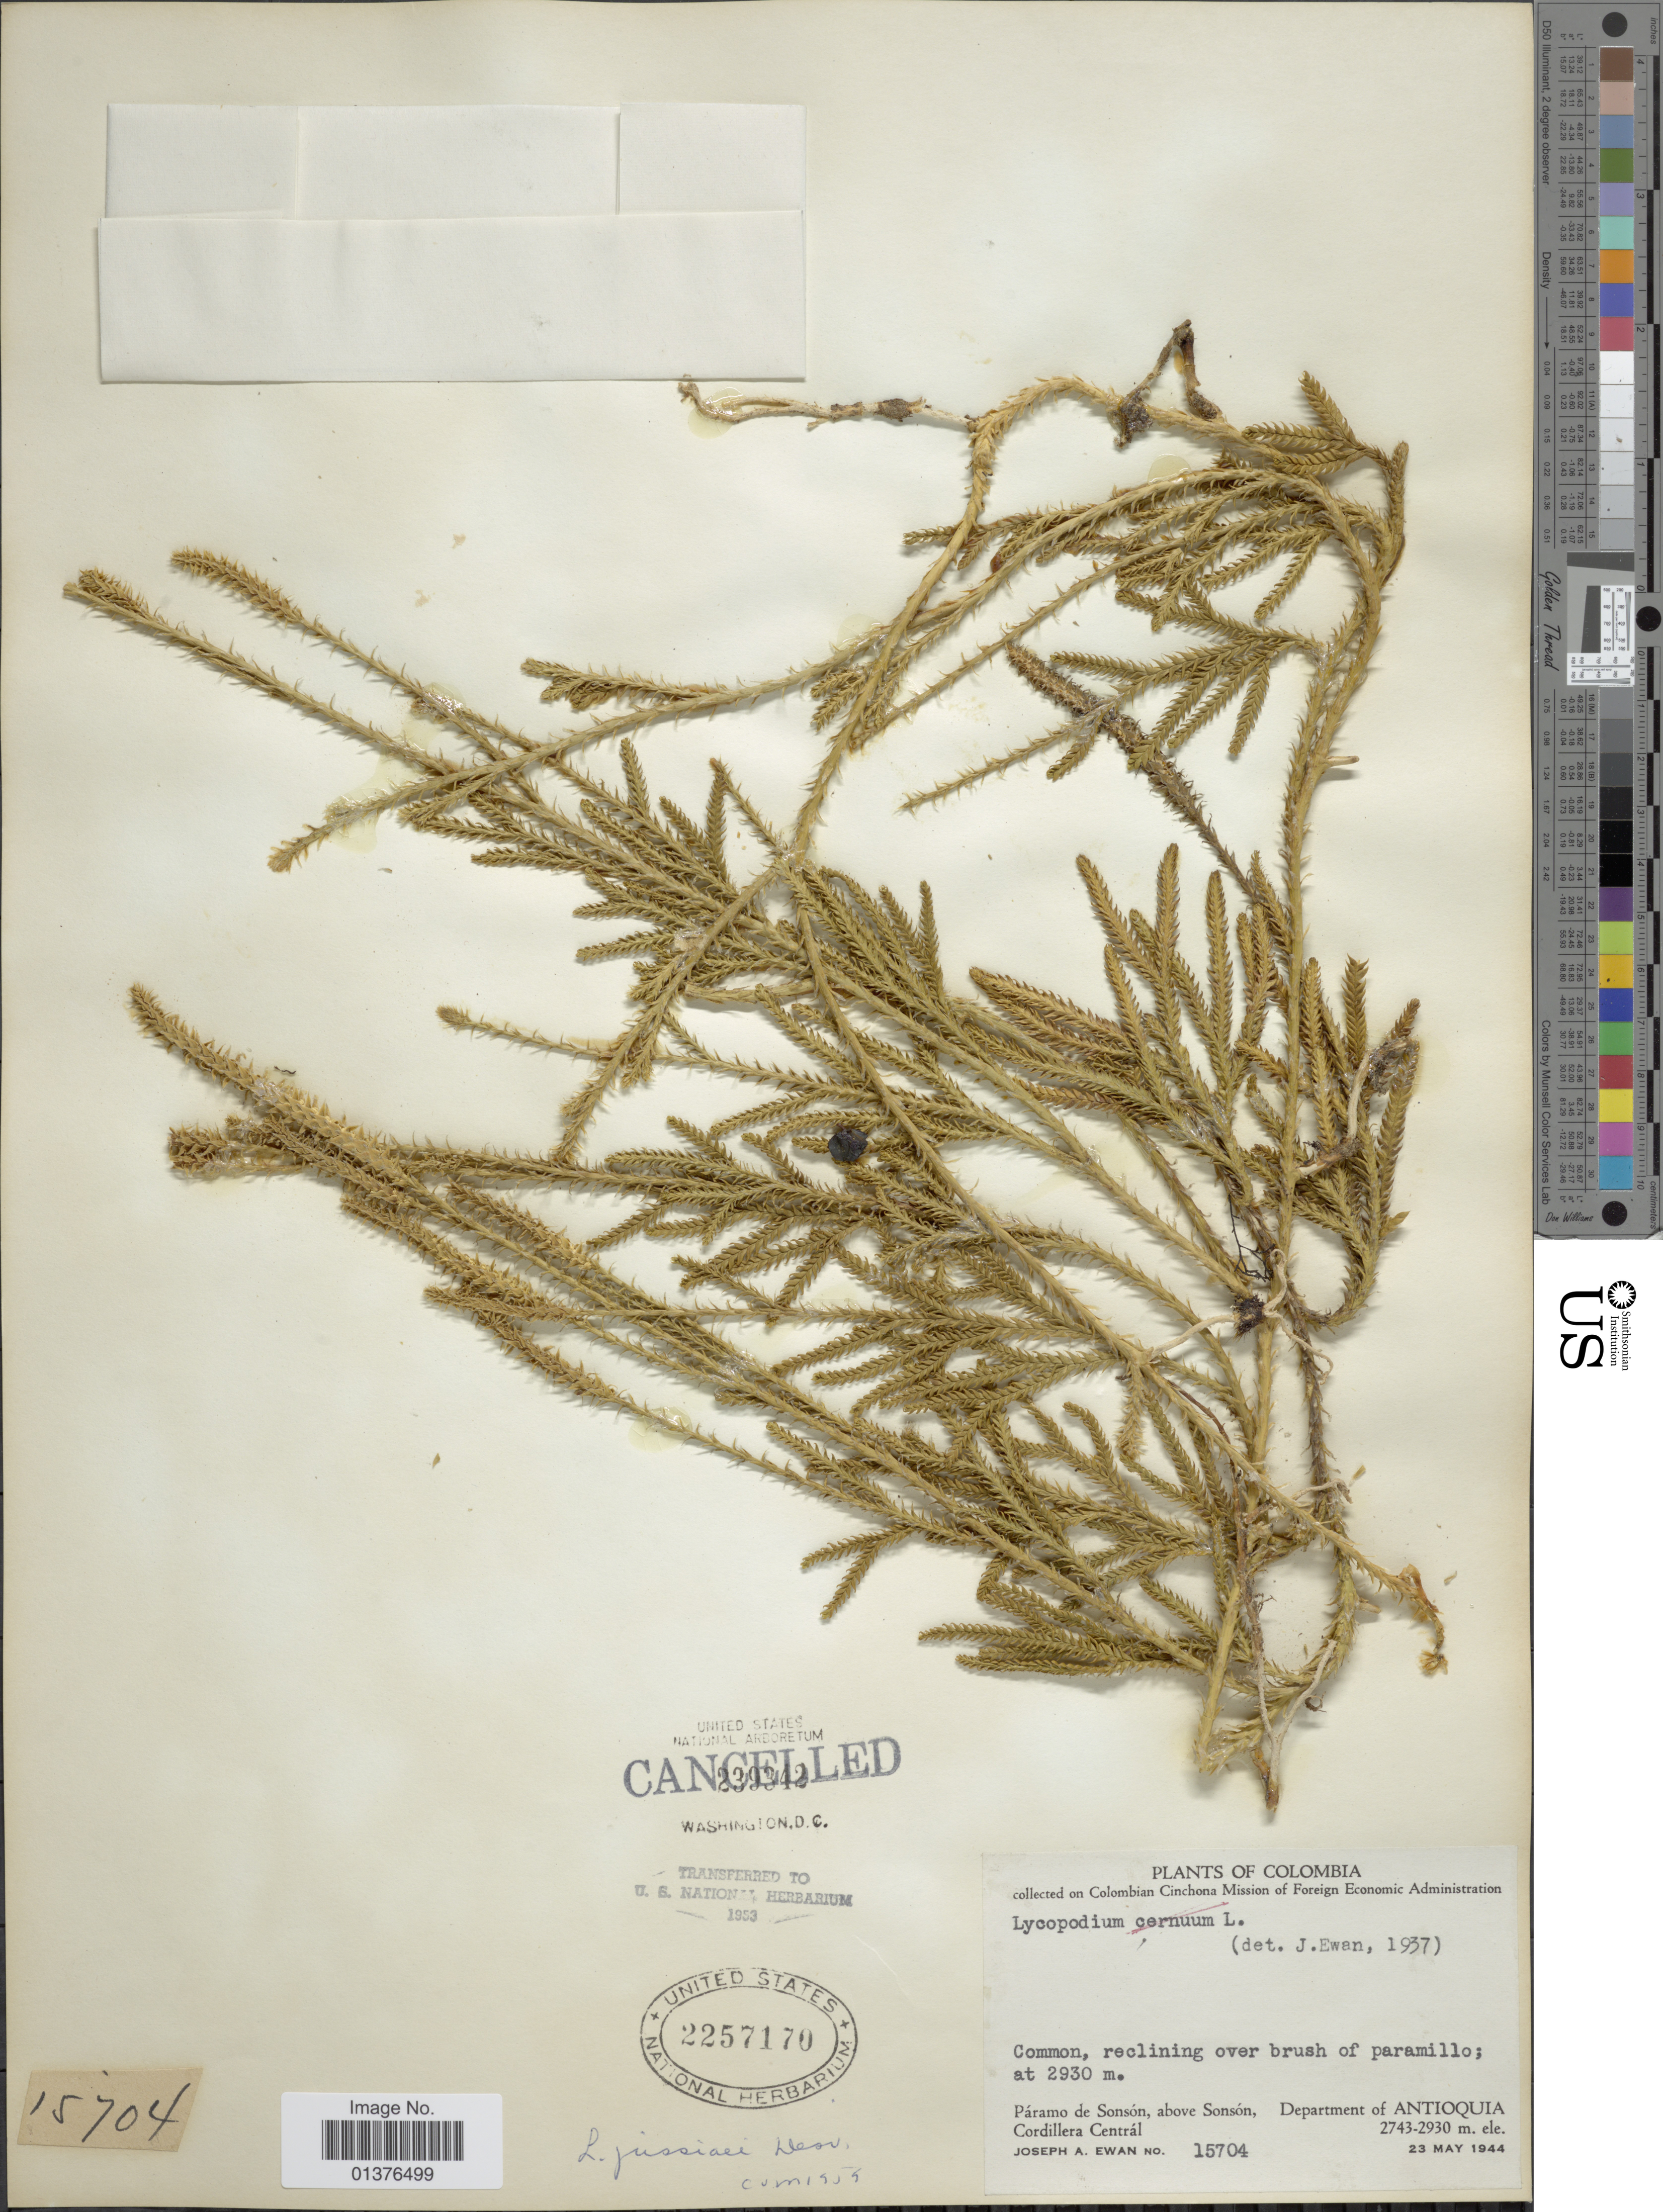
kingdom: Plantae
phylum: Tracheophyta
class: Lycopodiopsida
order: Lycopodiales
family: Lycopodiaceae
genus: Diphasium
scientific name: Diphasium jussiaei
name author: (Desv.) C. Presl ex Rothm.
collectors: J. A. Ewan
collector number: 15704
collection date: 1944-05-23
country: Colombia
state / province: Antioquia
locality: Páramo de Sonsón, above Sonsón, Cordillera Centrál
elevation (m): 2743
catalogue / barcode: US 2257170